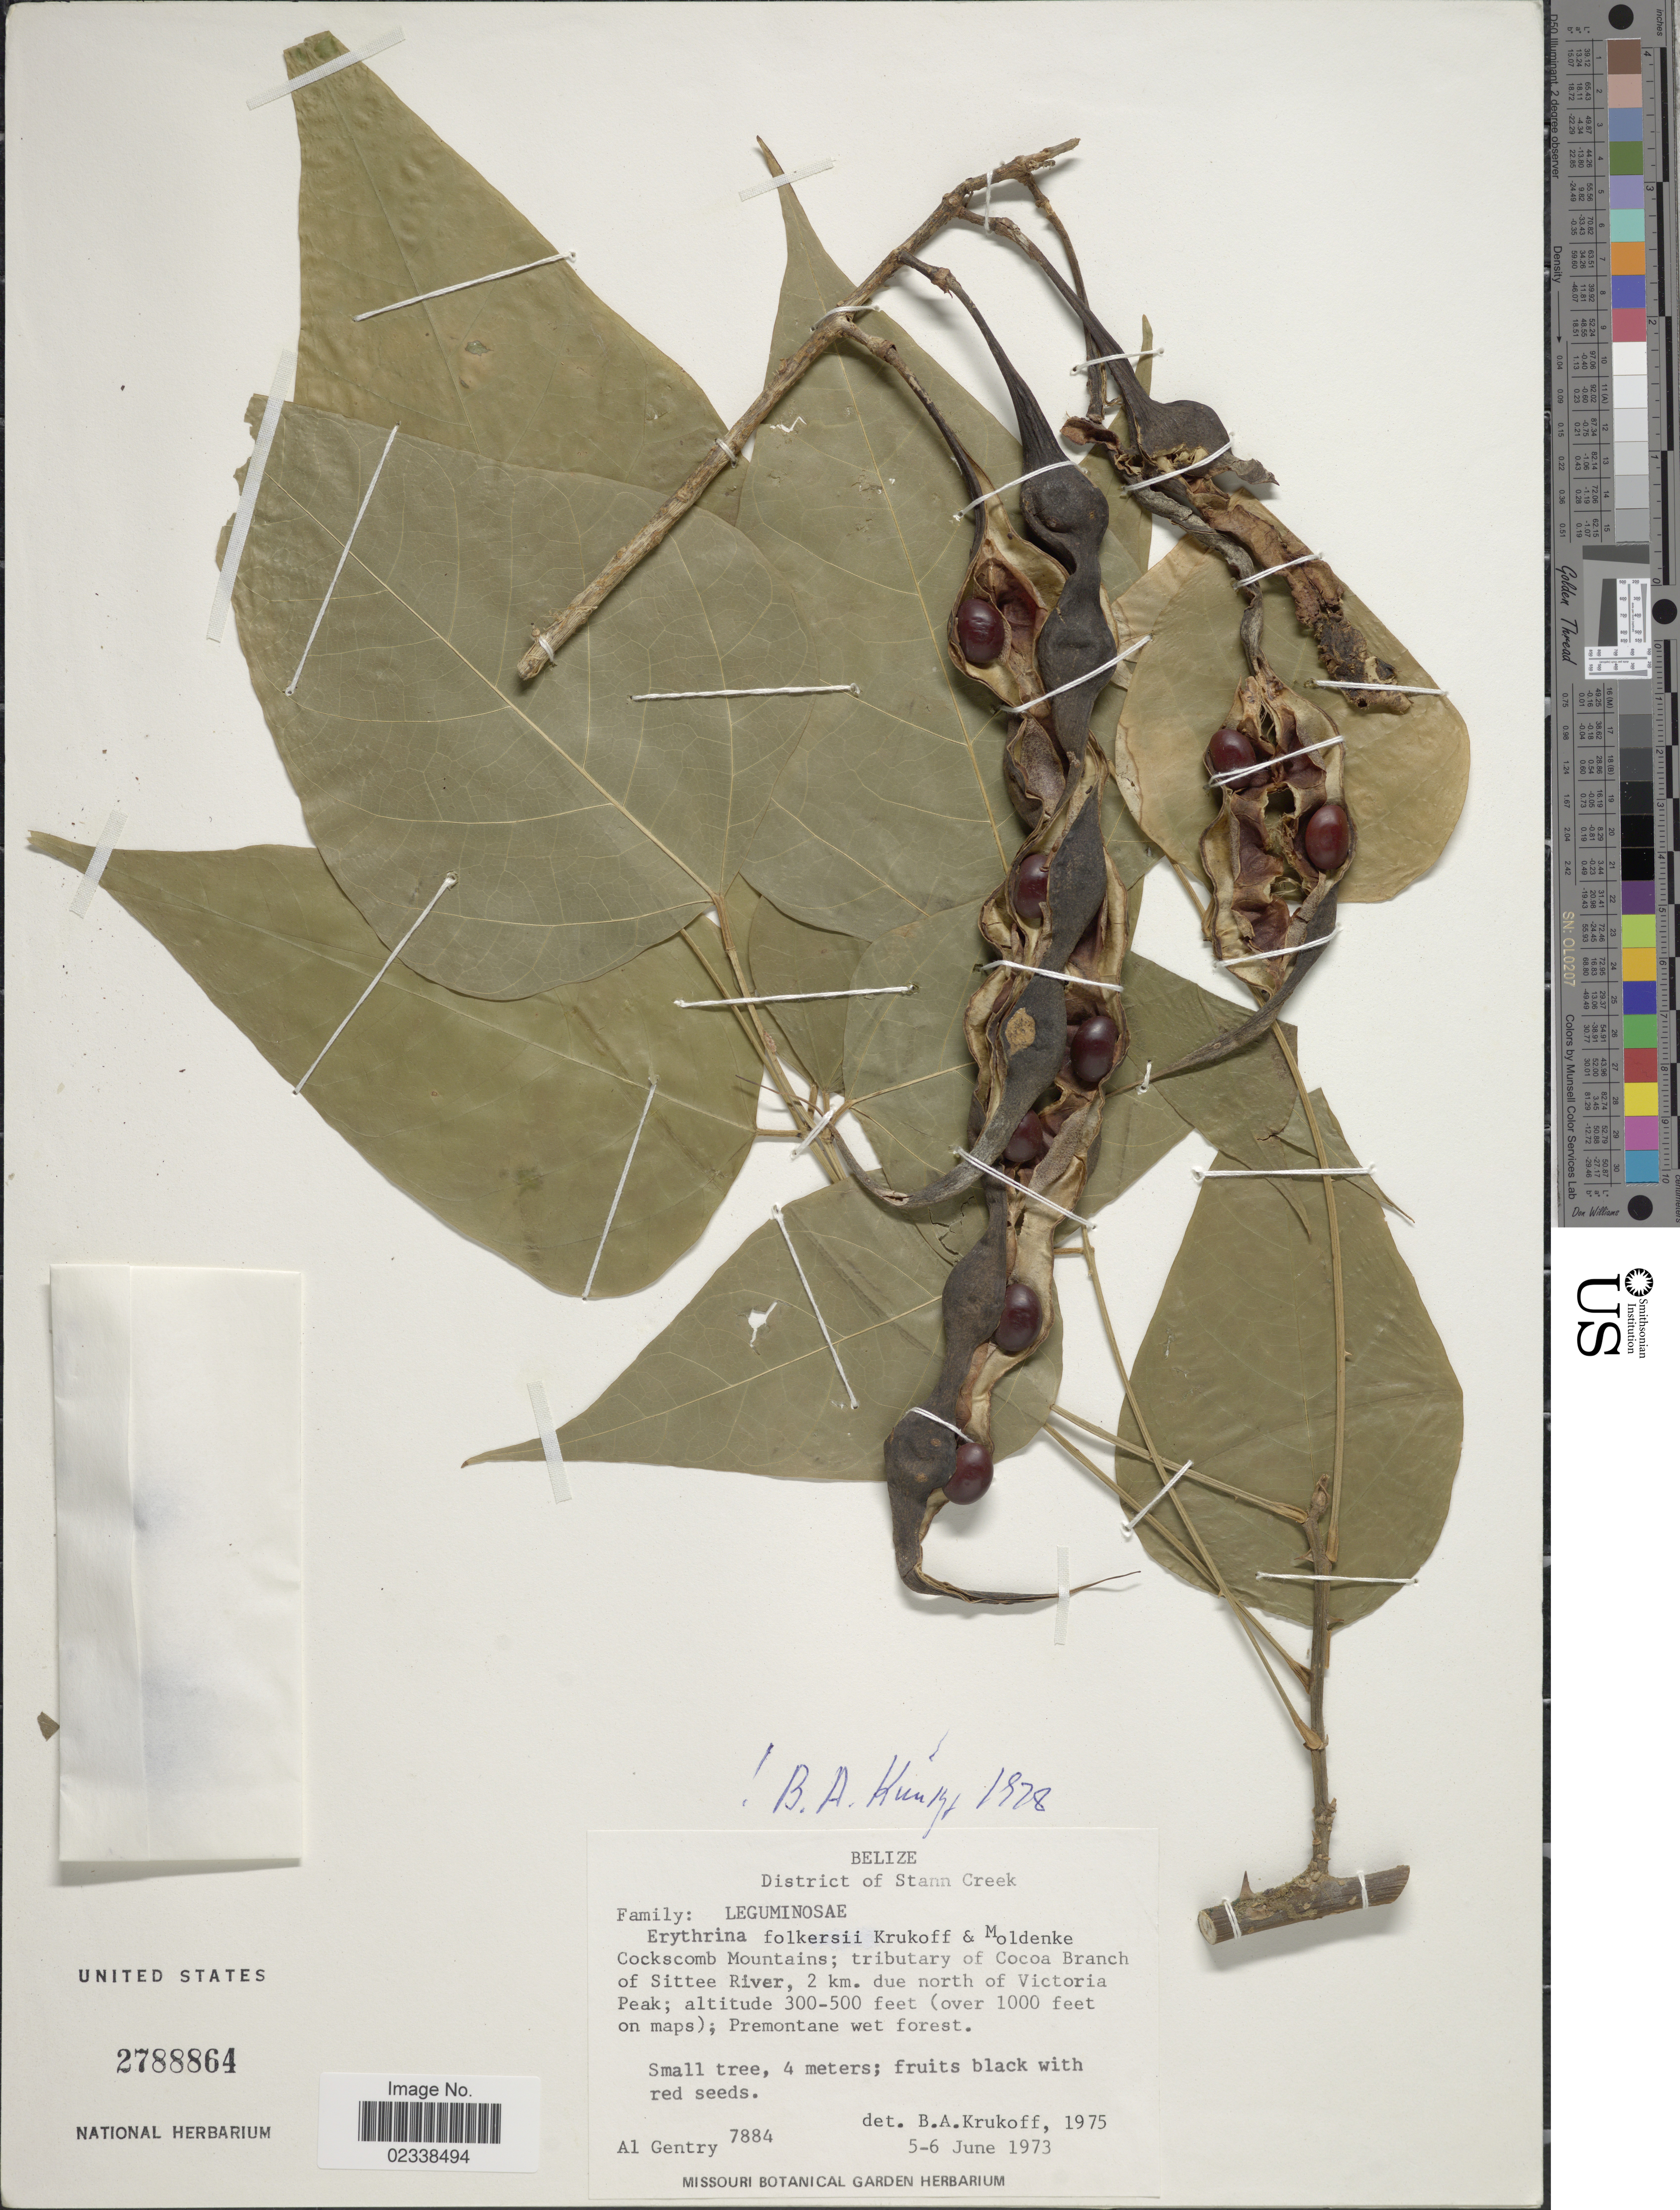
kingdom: Plantae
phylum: Tracheophyta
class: Magnoliopsida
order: Fabales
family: Fabaceae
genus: Erythrina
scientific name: Erythrina folkersii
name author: Krukoff & Moldenke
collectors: A. H. Gentry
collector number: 7884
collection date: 1973-06-05/1973-06-06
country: Belize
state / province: Stann Creek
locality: Cockscomb Mountains; tributary of Cocoa Branch of Sittee River, 2 km. due north of Victoria Peak, Premontane wet forest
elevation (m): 91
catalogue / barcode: US 2788864